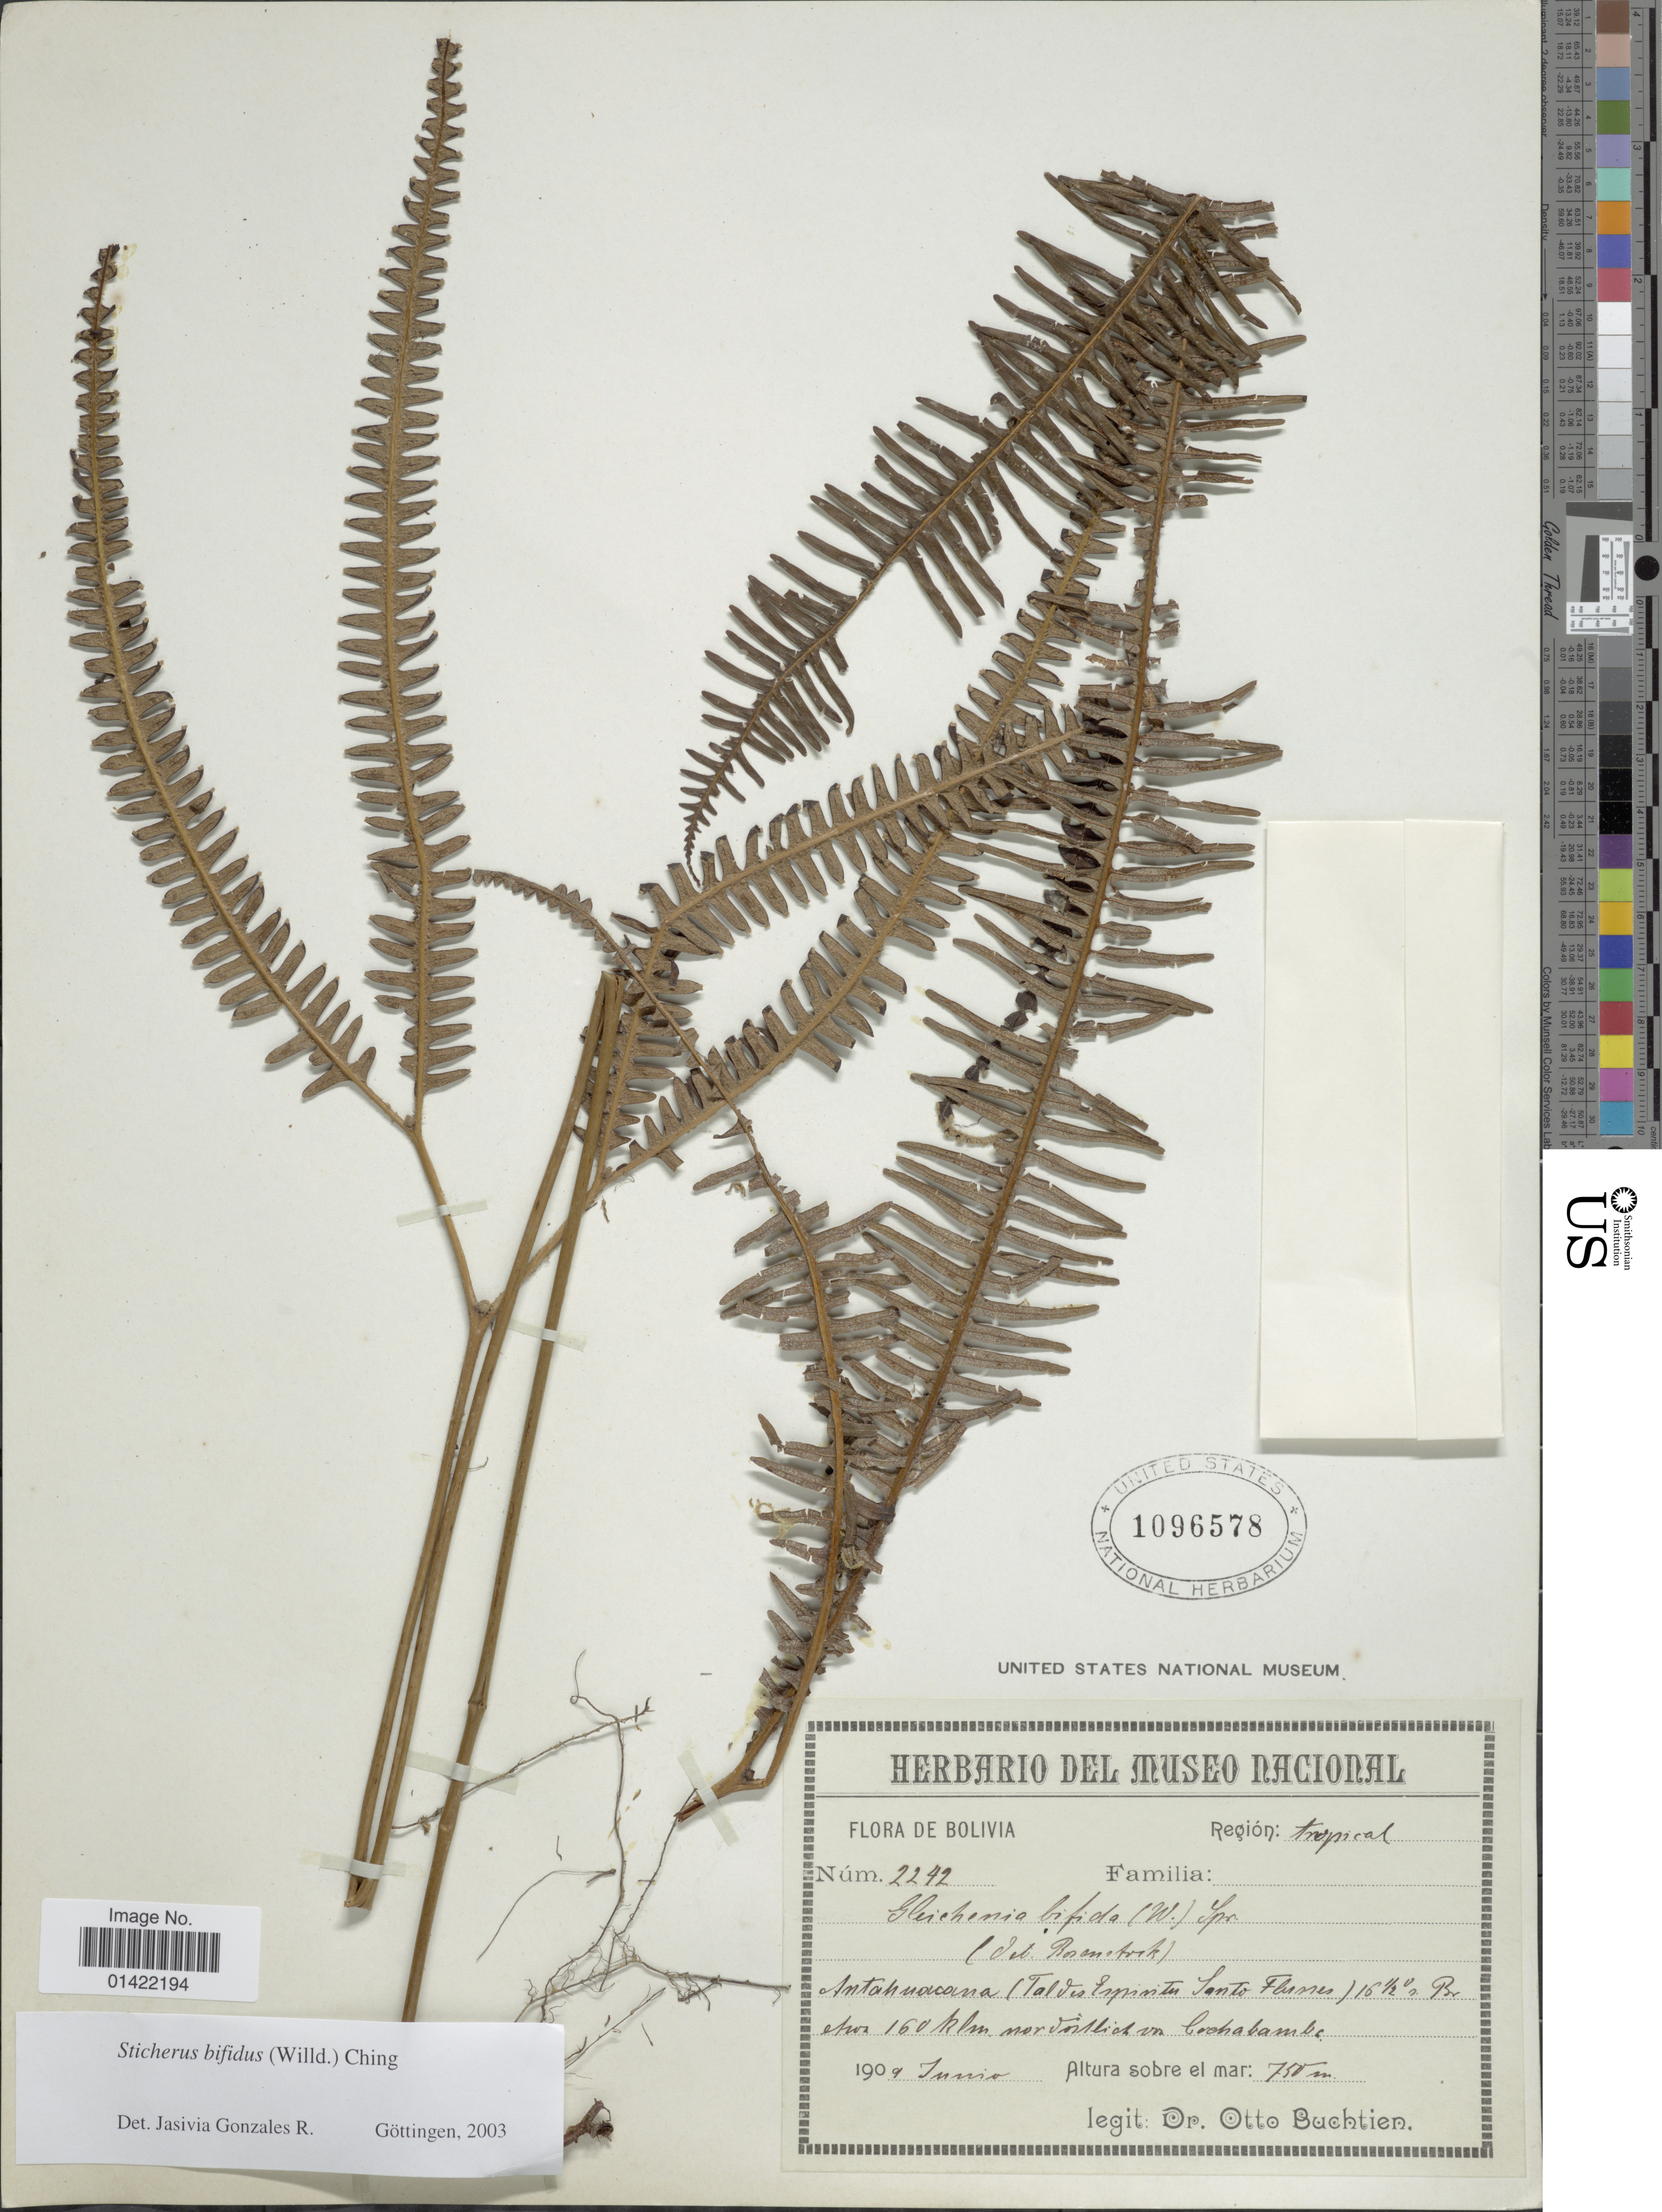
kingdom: Plantae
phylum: Tracheophyta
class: Polypodiopsida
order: Gleicheniales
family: Gleicheniaceae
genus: Sticherus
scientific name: Sticherus bifidus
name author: (Willd.) Ching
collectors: O. Buchtien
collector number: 2242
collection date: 1909-06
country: Bolivia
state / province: Cochabamba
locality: Region Tropical, Antahuacana (Espíritu Santo River) 160 km N from Cochabamba.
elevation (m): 750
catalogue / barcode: US 1096578